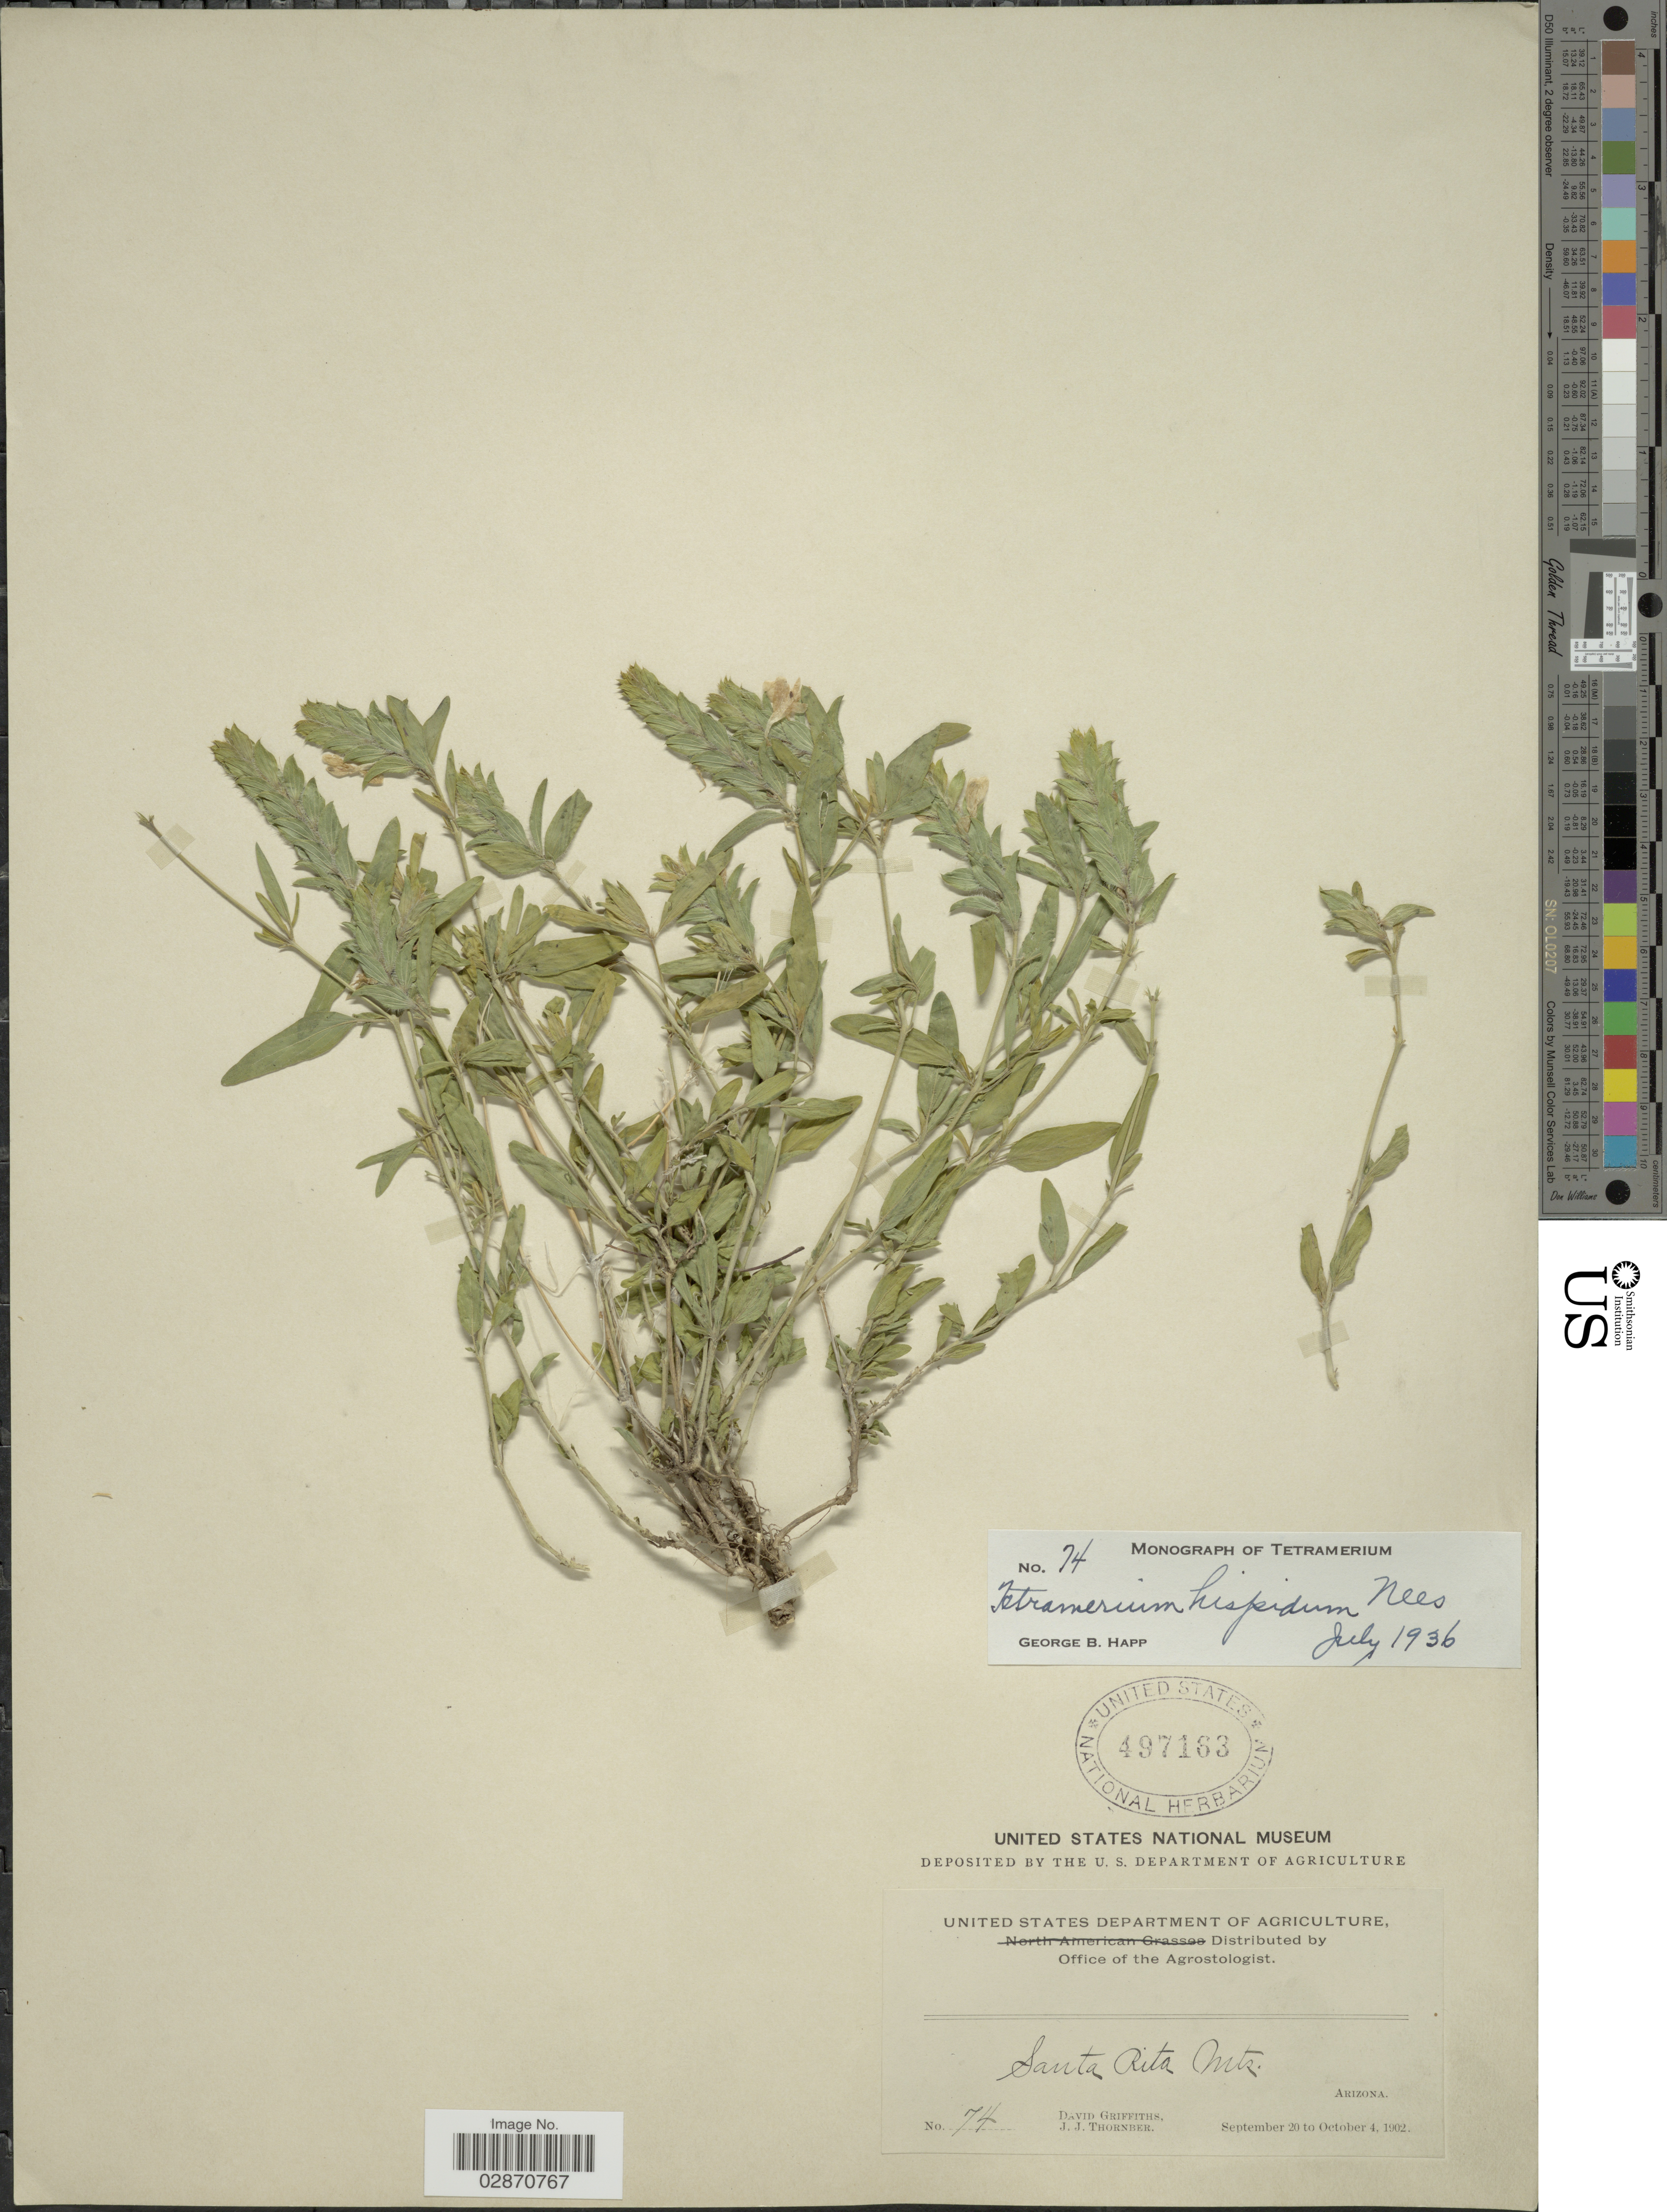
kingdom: Plantae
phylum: Tracheophyta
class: Magnoliopsida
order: Lamiales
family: Acanthaceae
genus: Tetramerium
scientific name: Tetramerium nervosum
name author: Nees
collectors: D. Griffiths & J. Thornber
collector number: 74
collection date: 1902-09-20/1902-10-04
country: United States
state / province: Arizona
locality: Santa Rita Mts.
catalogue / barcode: US 497163